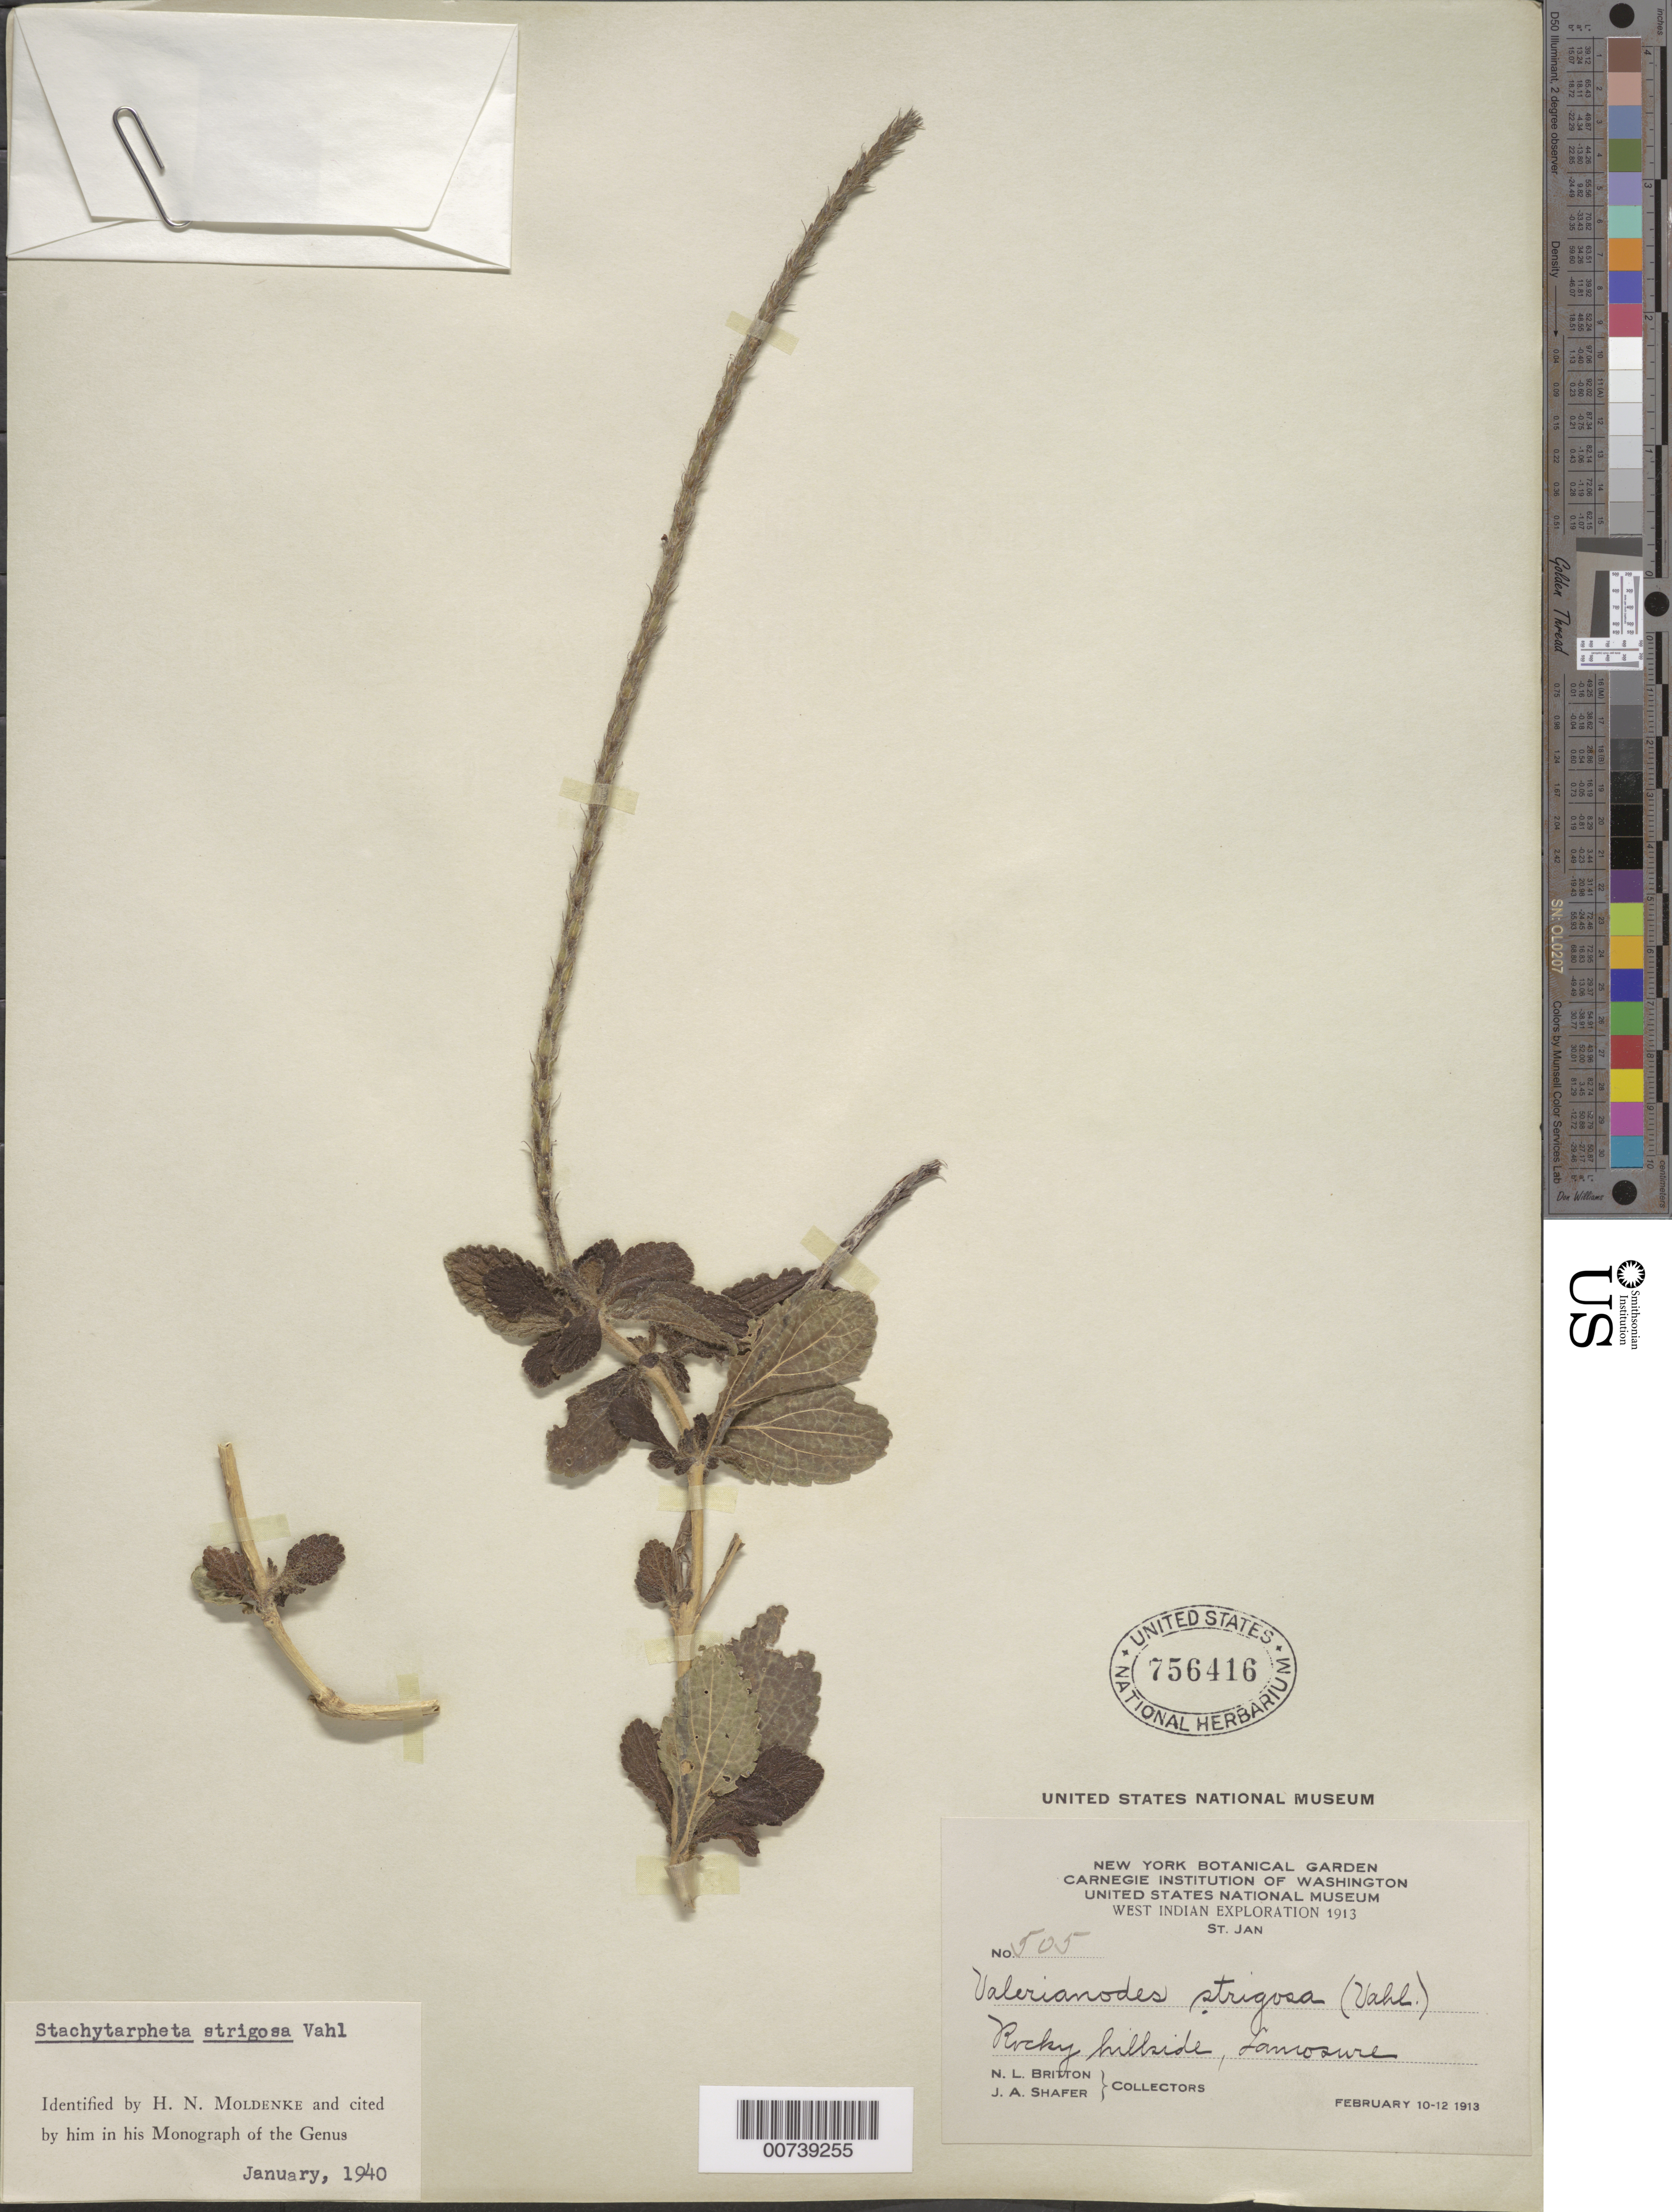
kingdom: Plantae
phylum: Tracheophyta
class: Magnoliopsida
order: Lamiales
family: Verbenaceae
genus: Stachytarpheta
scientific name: Stachytarpheta strigosa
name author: Vahl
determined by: Moldenke, H. N.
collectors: N. Britton & J. A. Shafer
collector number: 505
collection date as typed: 10 Feb 1913 to 12 Feb 1913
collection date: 1913-02-10/1913-02-12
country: U.S. Virgin Islands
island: St. John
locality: Lameshur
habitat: Rocky hillside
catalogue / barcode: US 756416